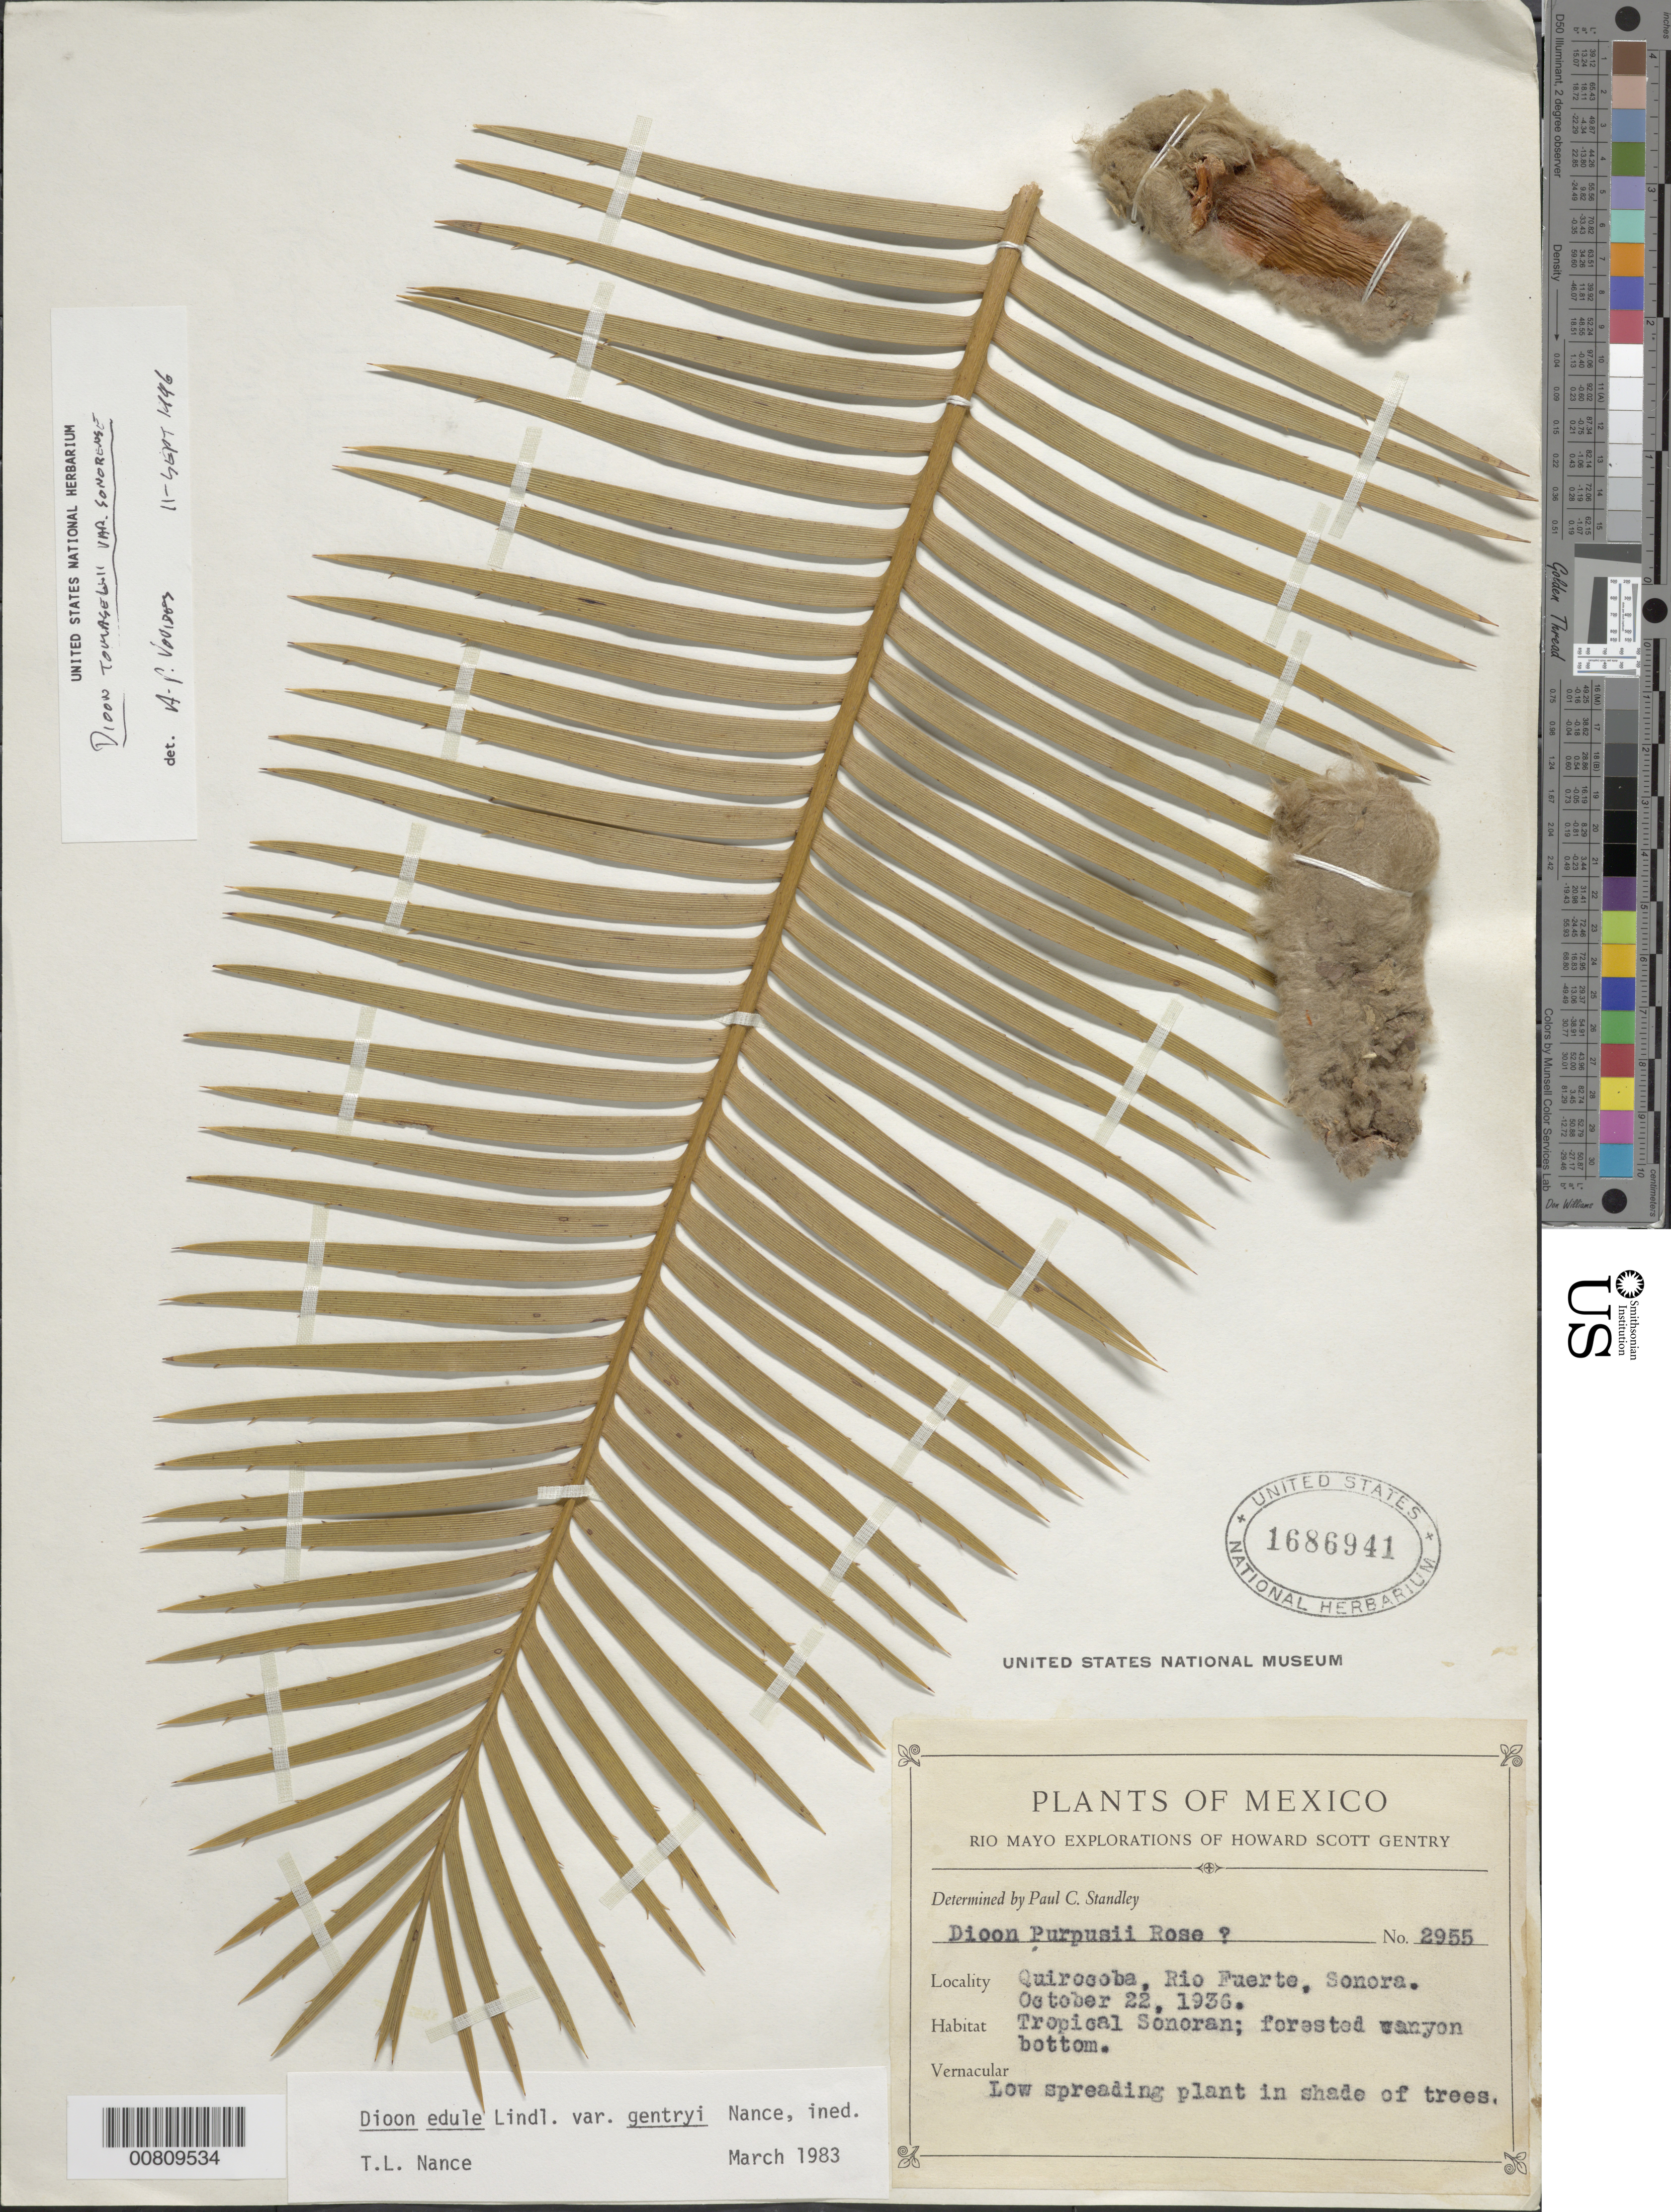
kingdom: Plantae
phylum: Tracheophyta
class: Cycadopsida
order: Cycadales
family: Zamiaceae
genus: Dioon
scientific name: Dioon tomasellii var. sonorense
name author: De Luca et al.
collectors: H. S. Gentry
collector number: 2955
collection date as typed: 22 Oct 1936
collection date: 1936-10-22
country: Mexico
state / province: Sonora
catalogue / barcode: US 1686941